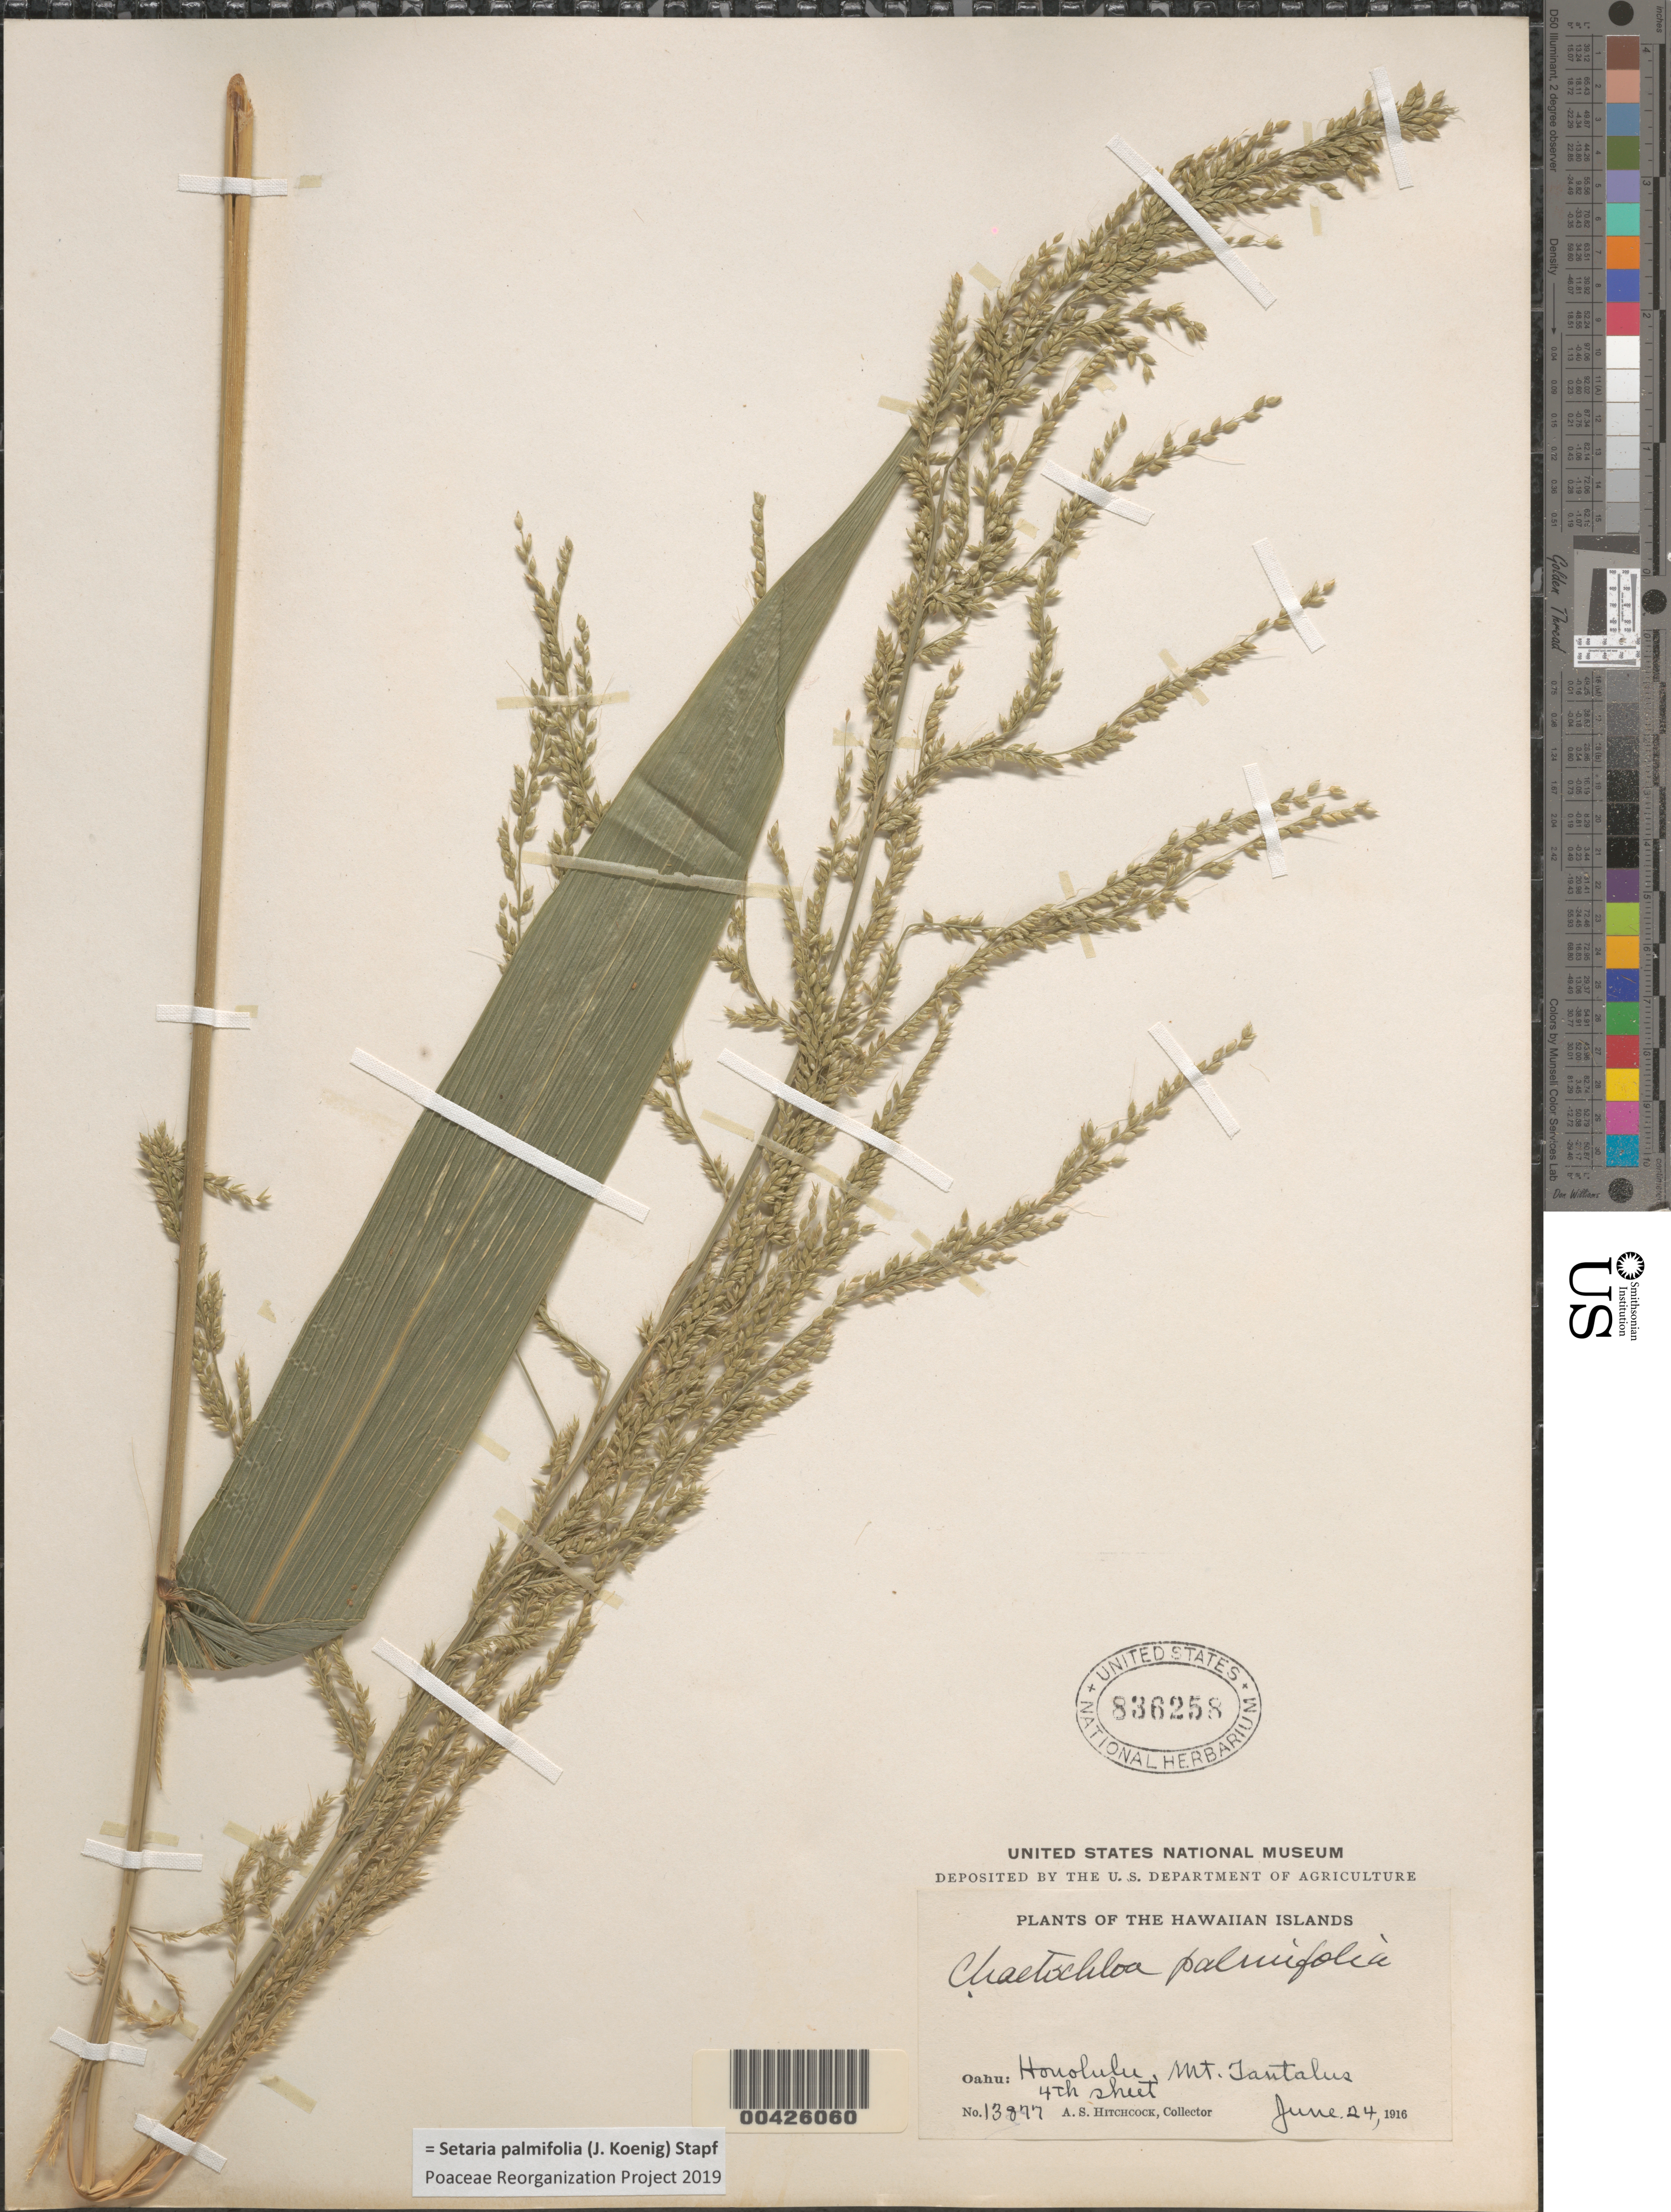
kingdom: Plantae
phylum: Tracheophyta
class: Liliopsida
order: Poales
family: Poaceae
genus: Setaria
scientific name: Setaria palmifolia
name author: (J. Koenig) Stapf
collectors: A. S. Hitchcock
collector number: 13877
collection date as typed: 24 Jun 1916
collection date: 1916-06-24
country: United States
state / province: Hawaii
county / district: Honolulu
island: Oahu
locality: Honolulu, Mount Tantalus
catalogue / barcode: US 836258